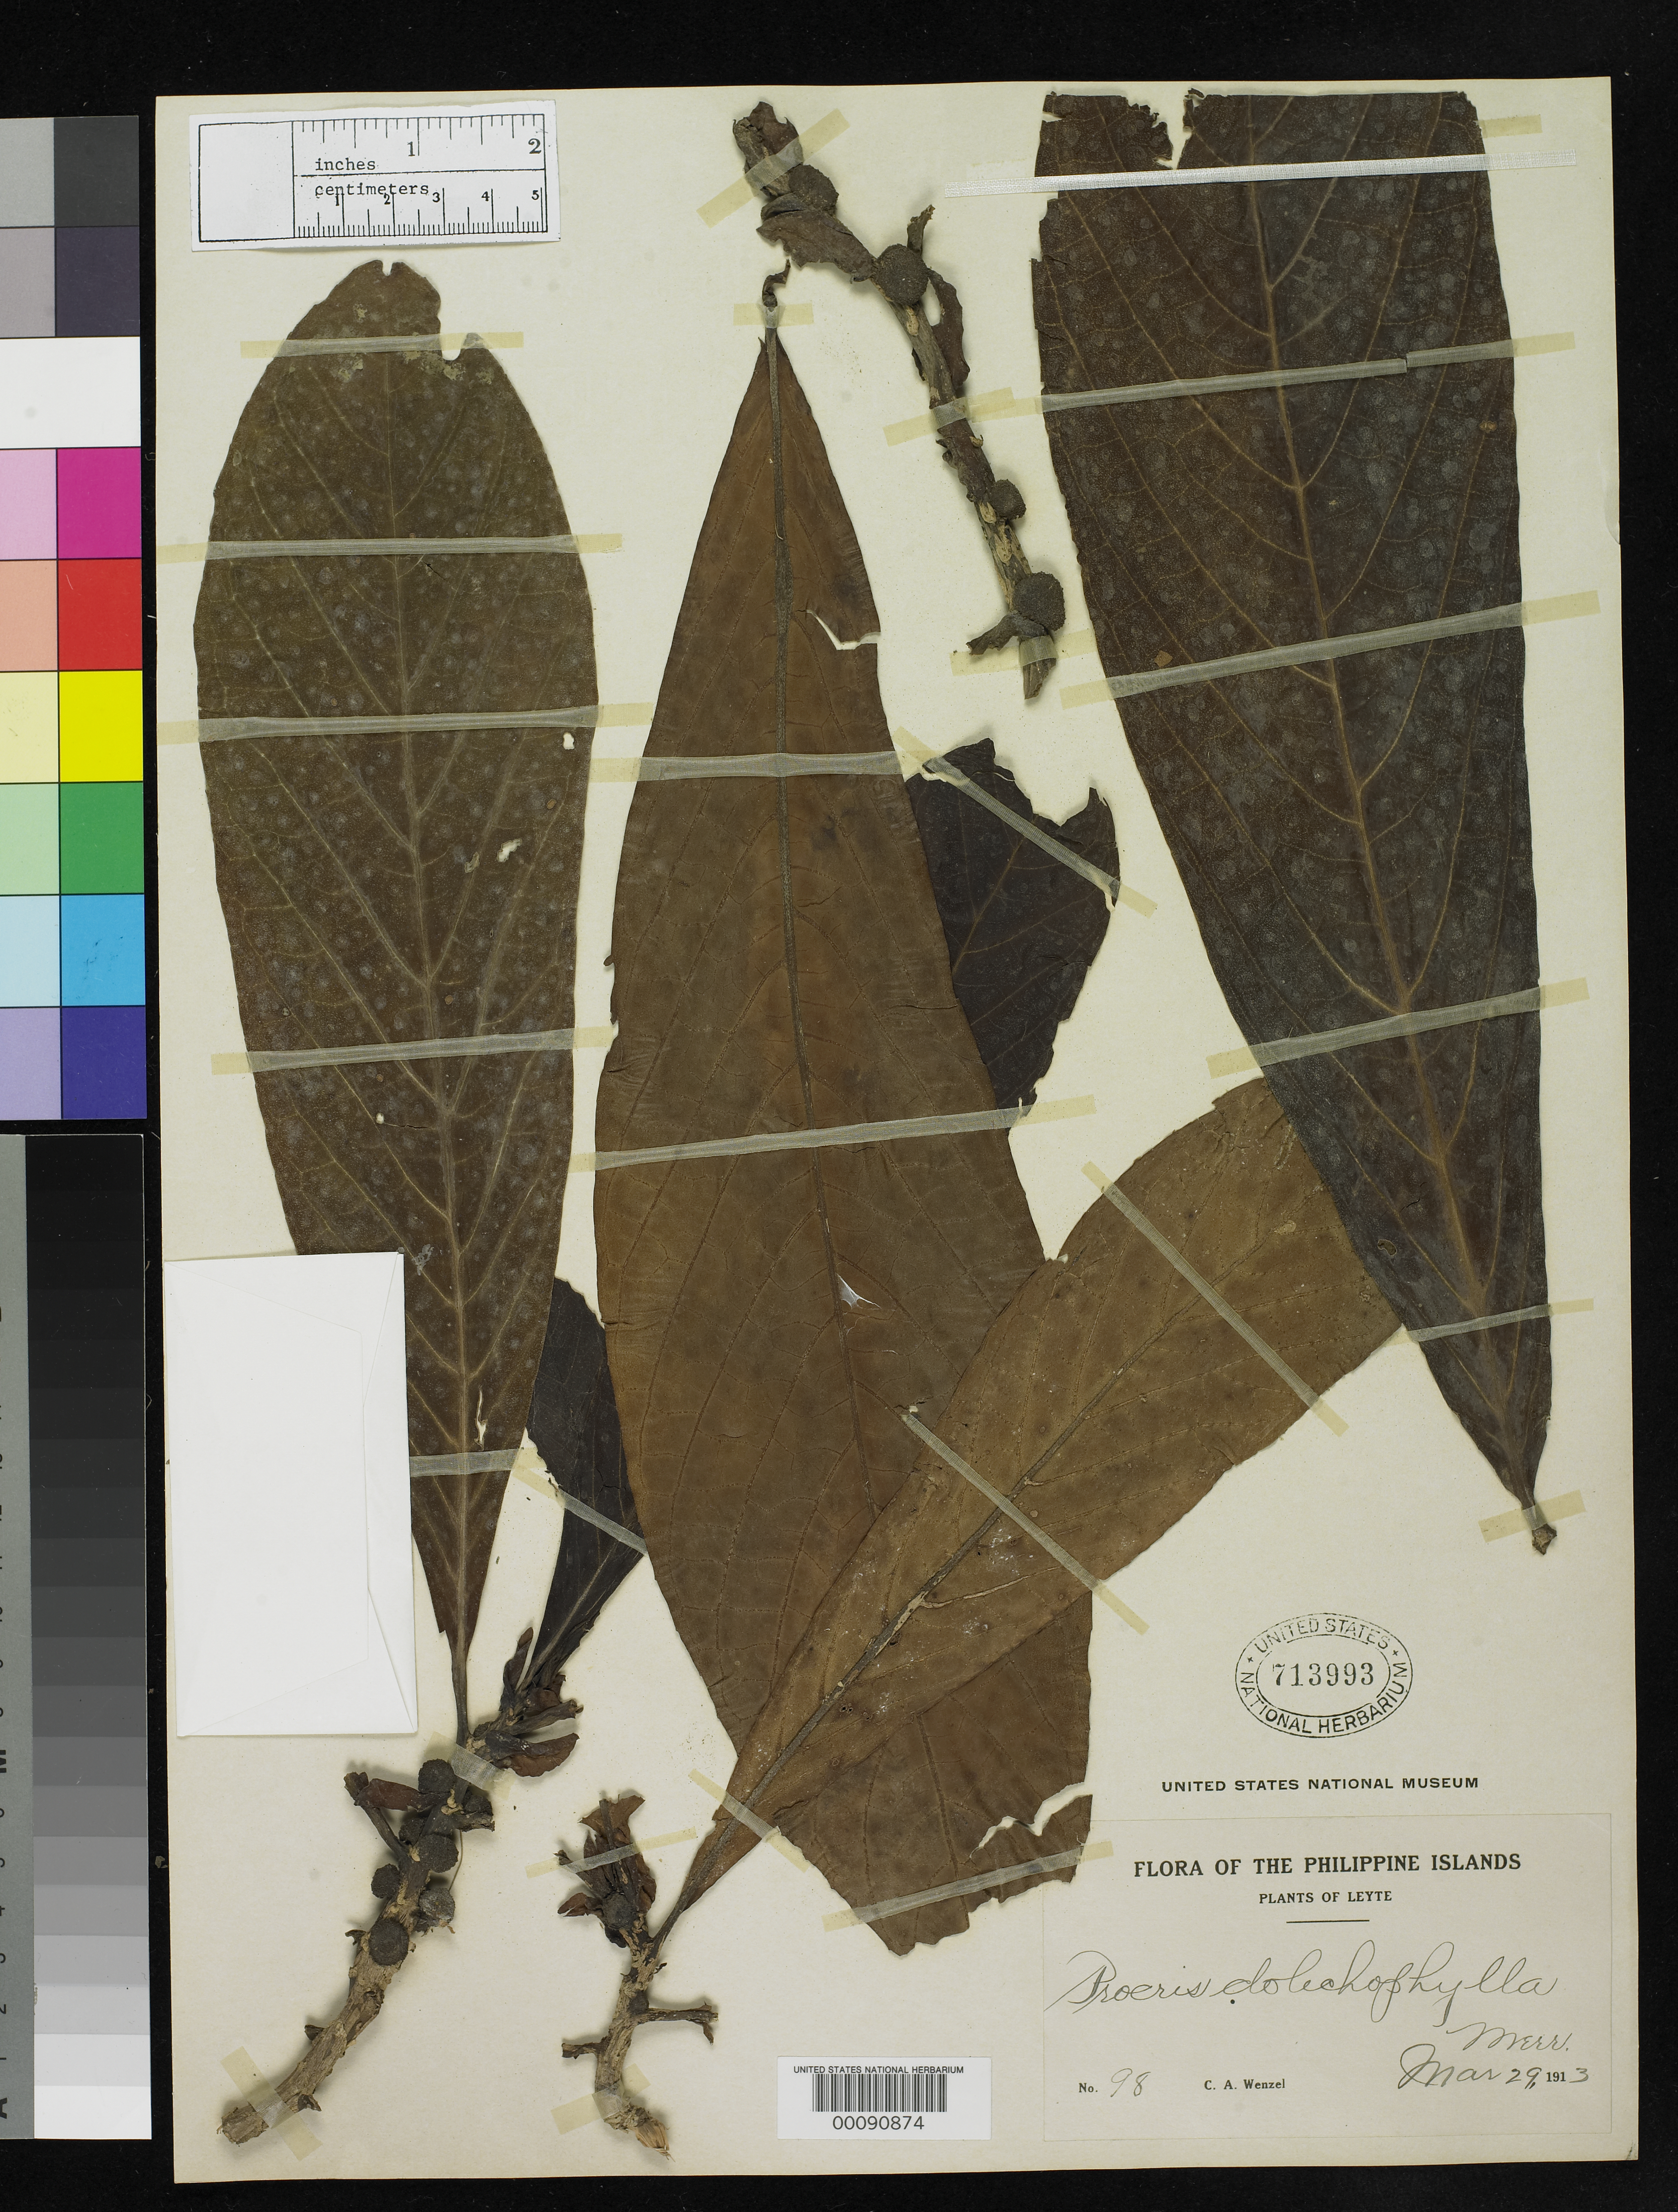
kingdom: Plantae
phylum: Tracheophyta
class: Magnoliopsida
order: Rosales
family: Urticaceae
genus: Procris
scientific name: Procris dolichophylla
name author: Merr.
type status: Isotype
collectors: C. Wenzel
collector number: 98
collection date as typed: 29 Mar 1913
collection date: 1913-03-29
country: Philippines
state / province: Eastern Visayas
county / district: Leyte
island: Leyte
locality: Dagami.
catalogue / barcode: US 713993